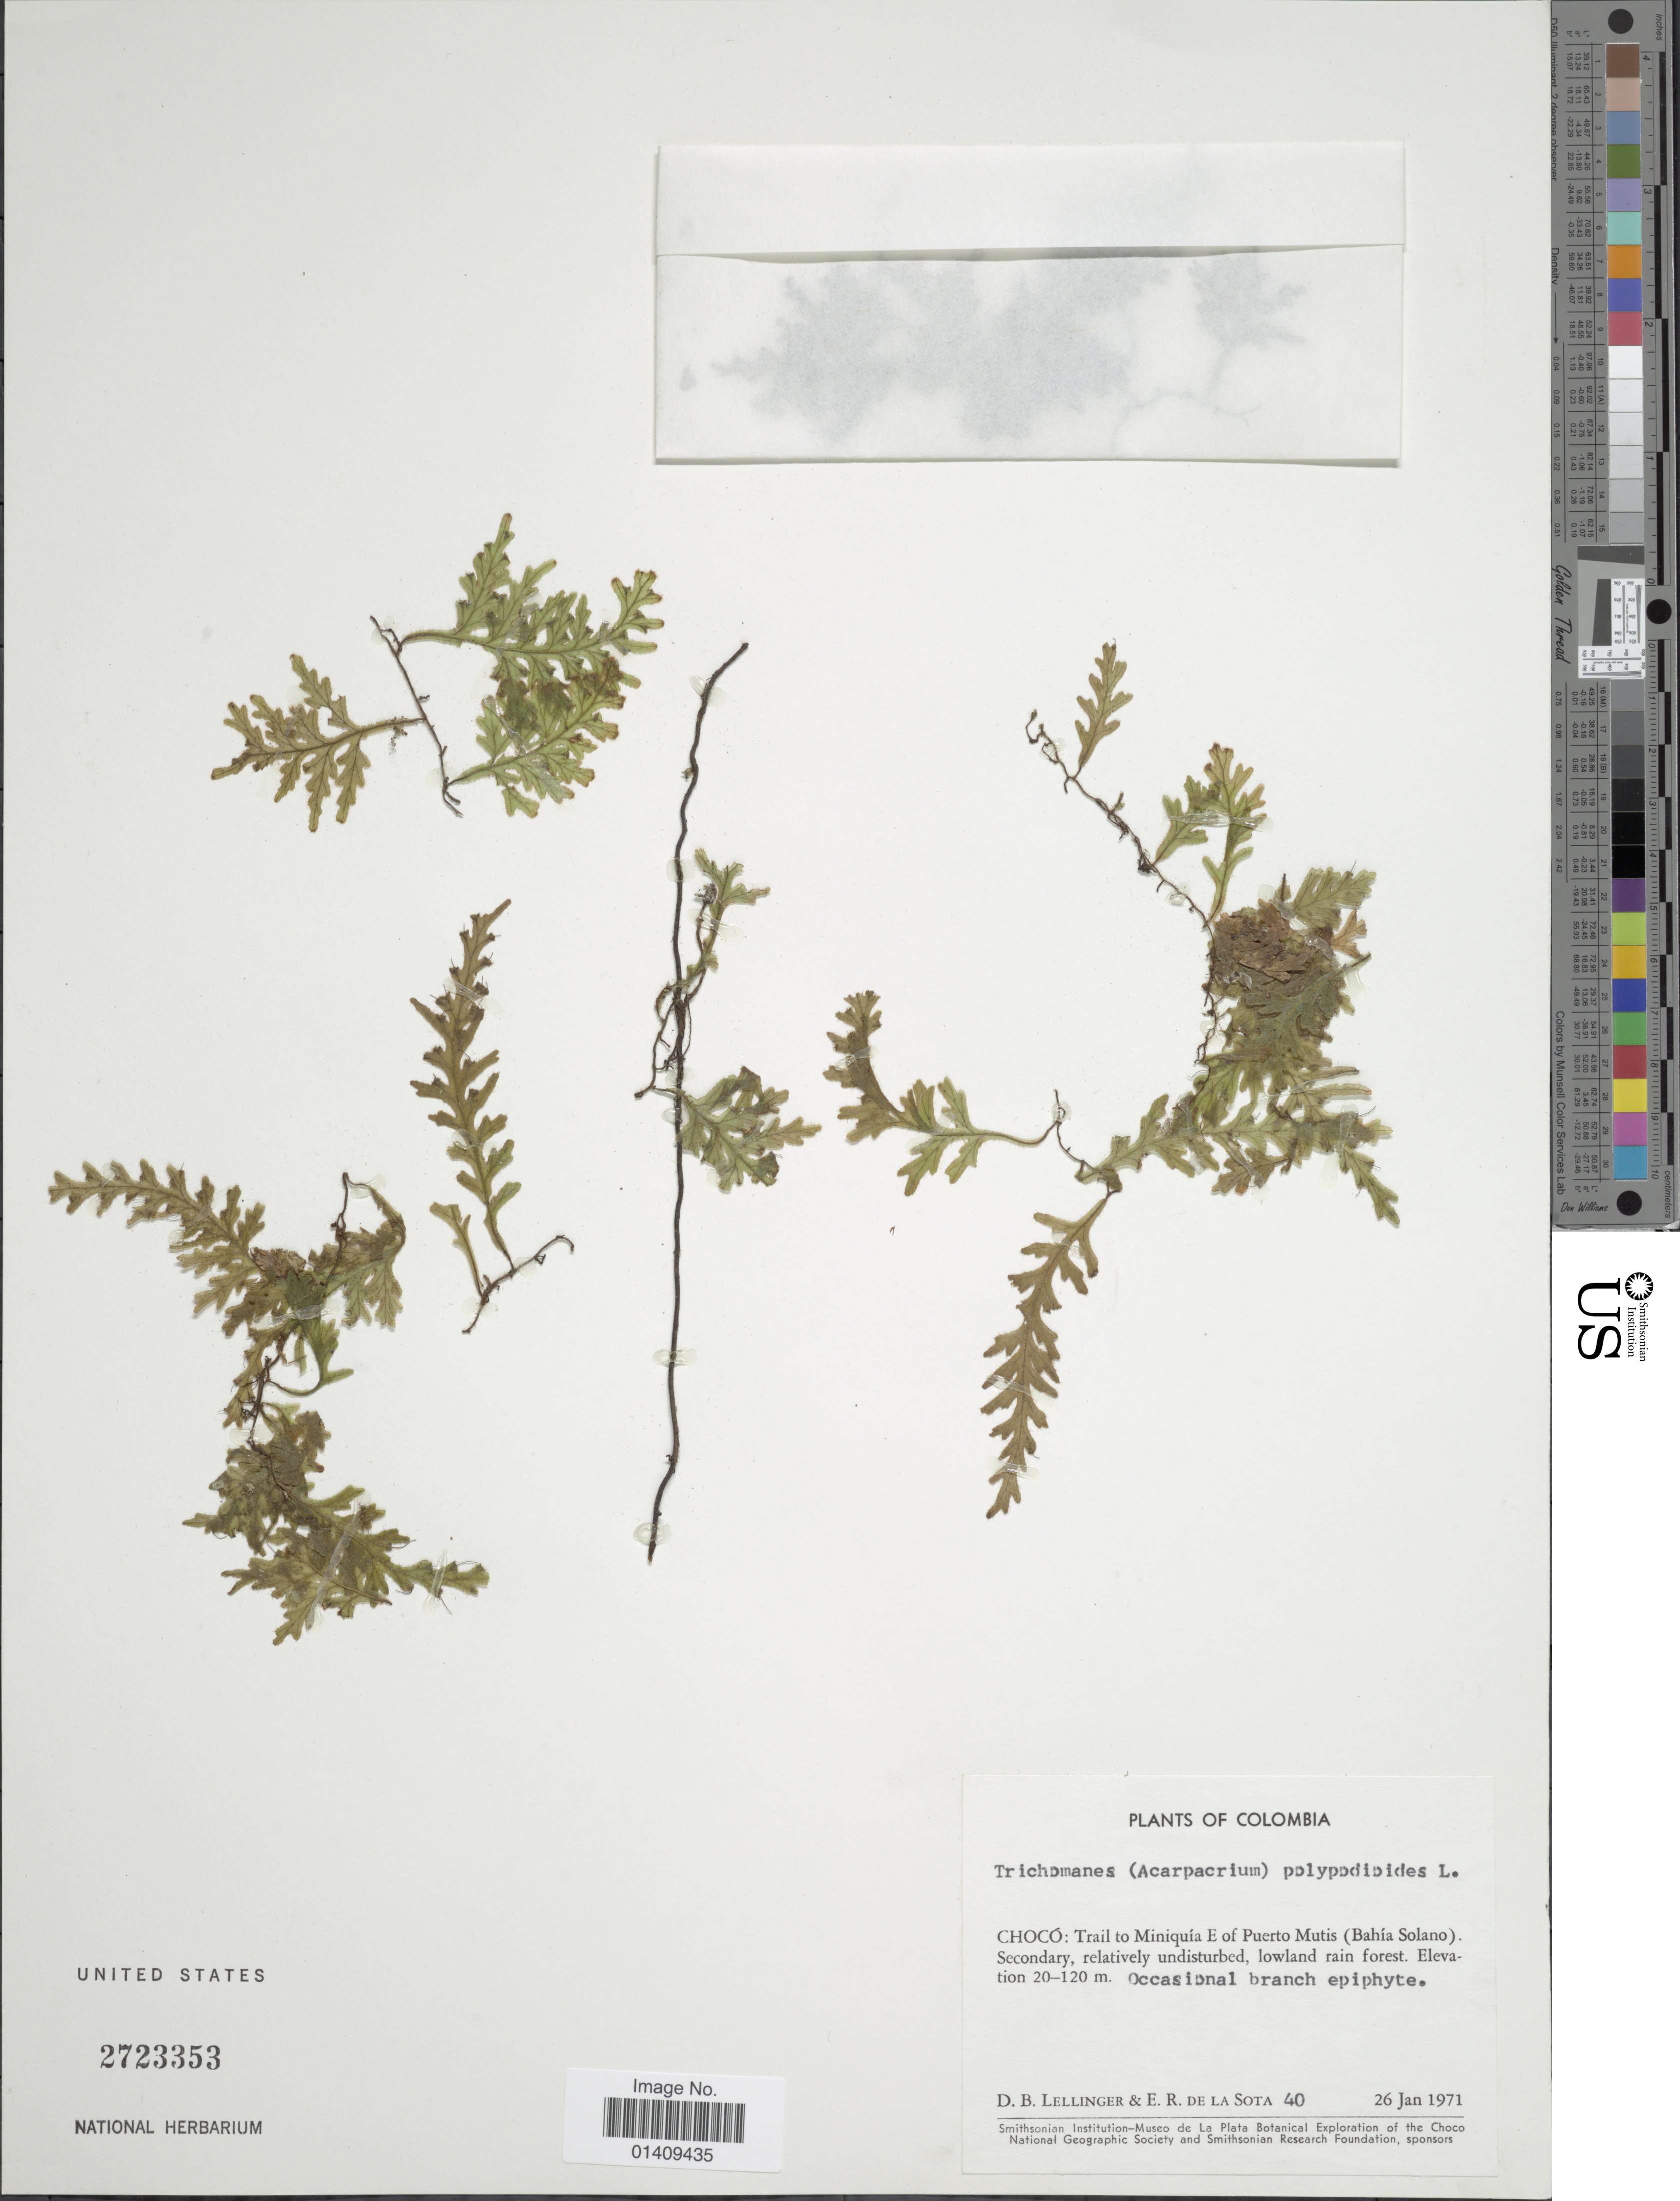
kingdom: Plantae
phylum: Tracheophyta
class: Polypodiopsida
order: Hymenophyllales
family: Hymenophyllaceae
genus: Trichomanes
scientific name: Trichomanes polypodioides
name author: L.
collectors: D. B. Lellinger & E. R. de la Sota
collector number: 40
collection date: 1971-01-26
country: Colombia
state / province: Chocó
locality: Choco: trail to Miniquia E of Puerto Mutis Bahia Solano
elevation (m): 20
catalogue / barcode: US 2723353